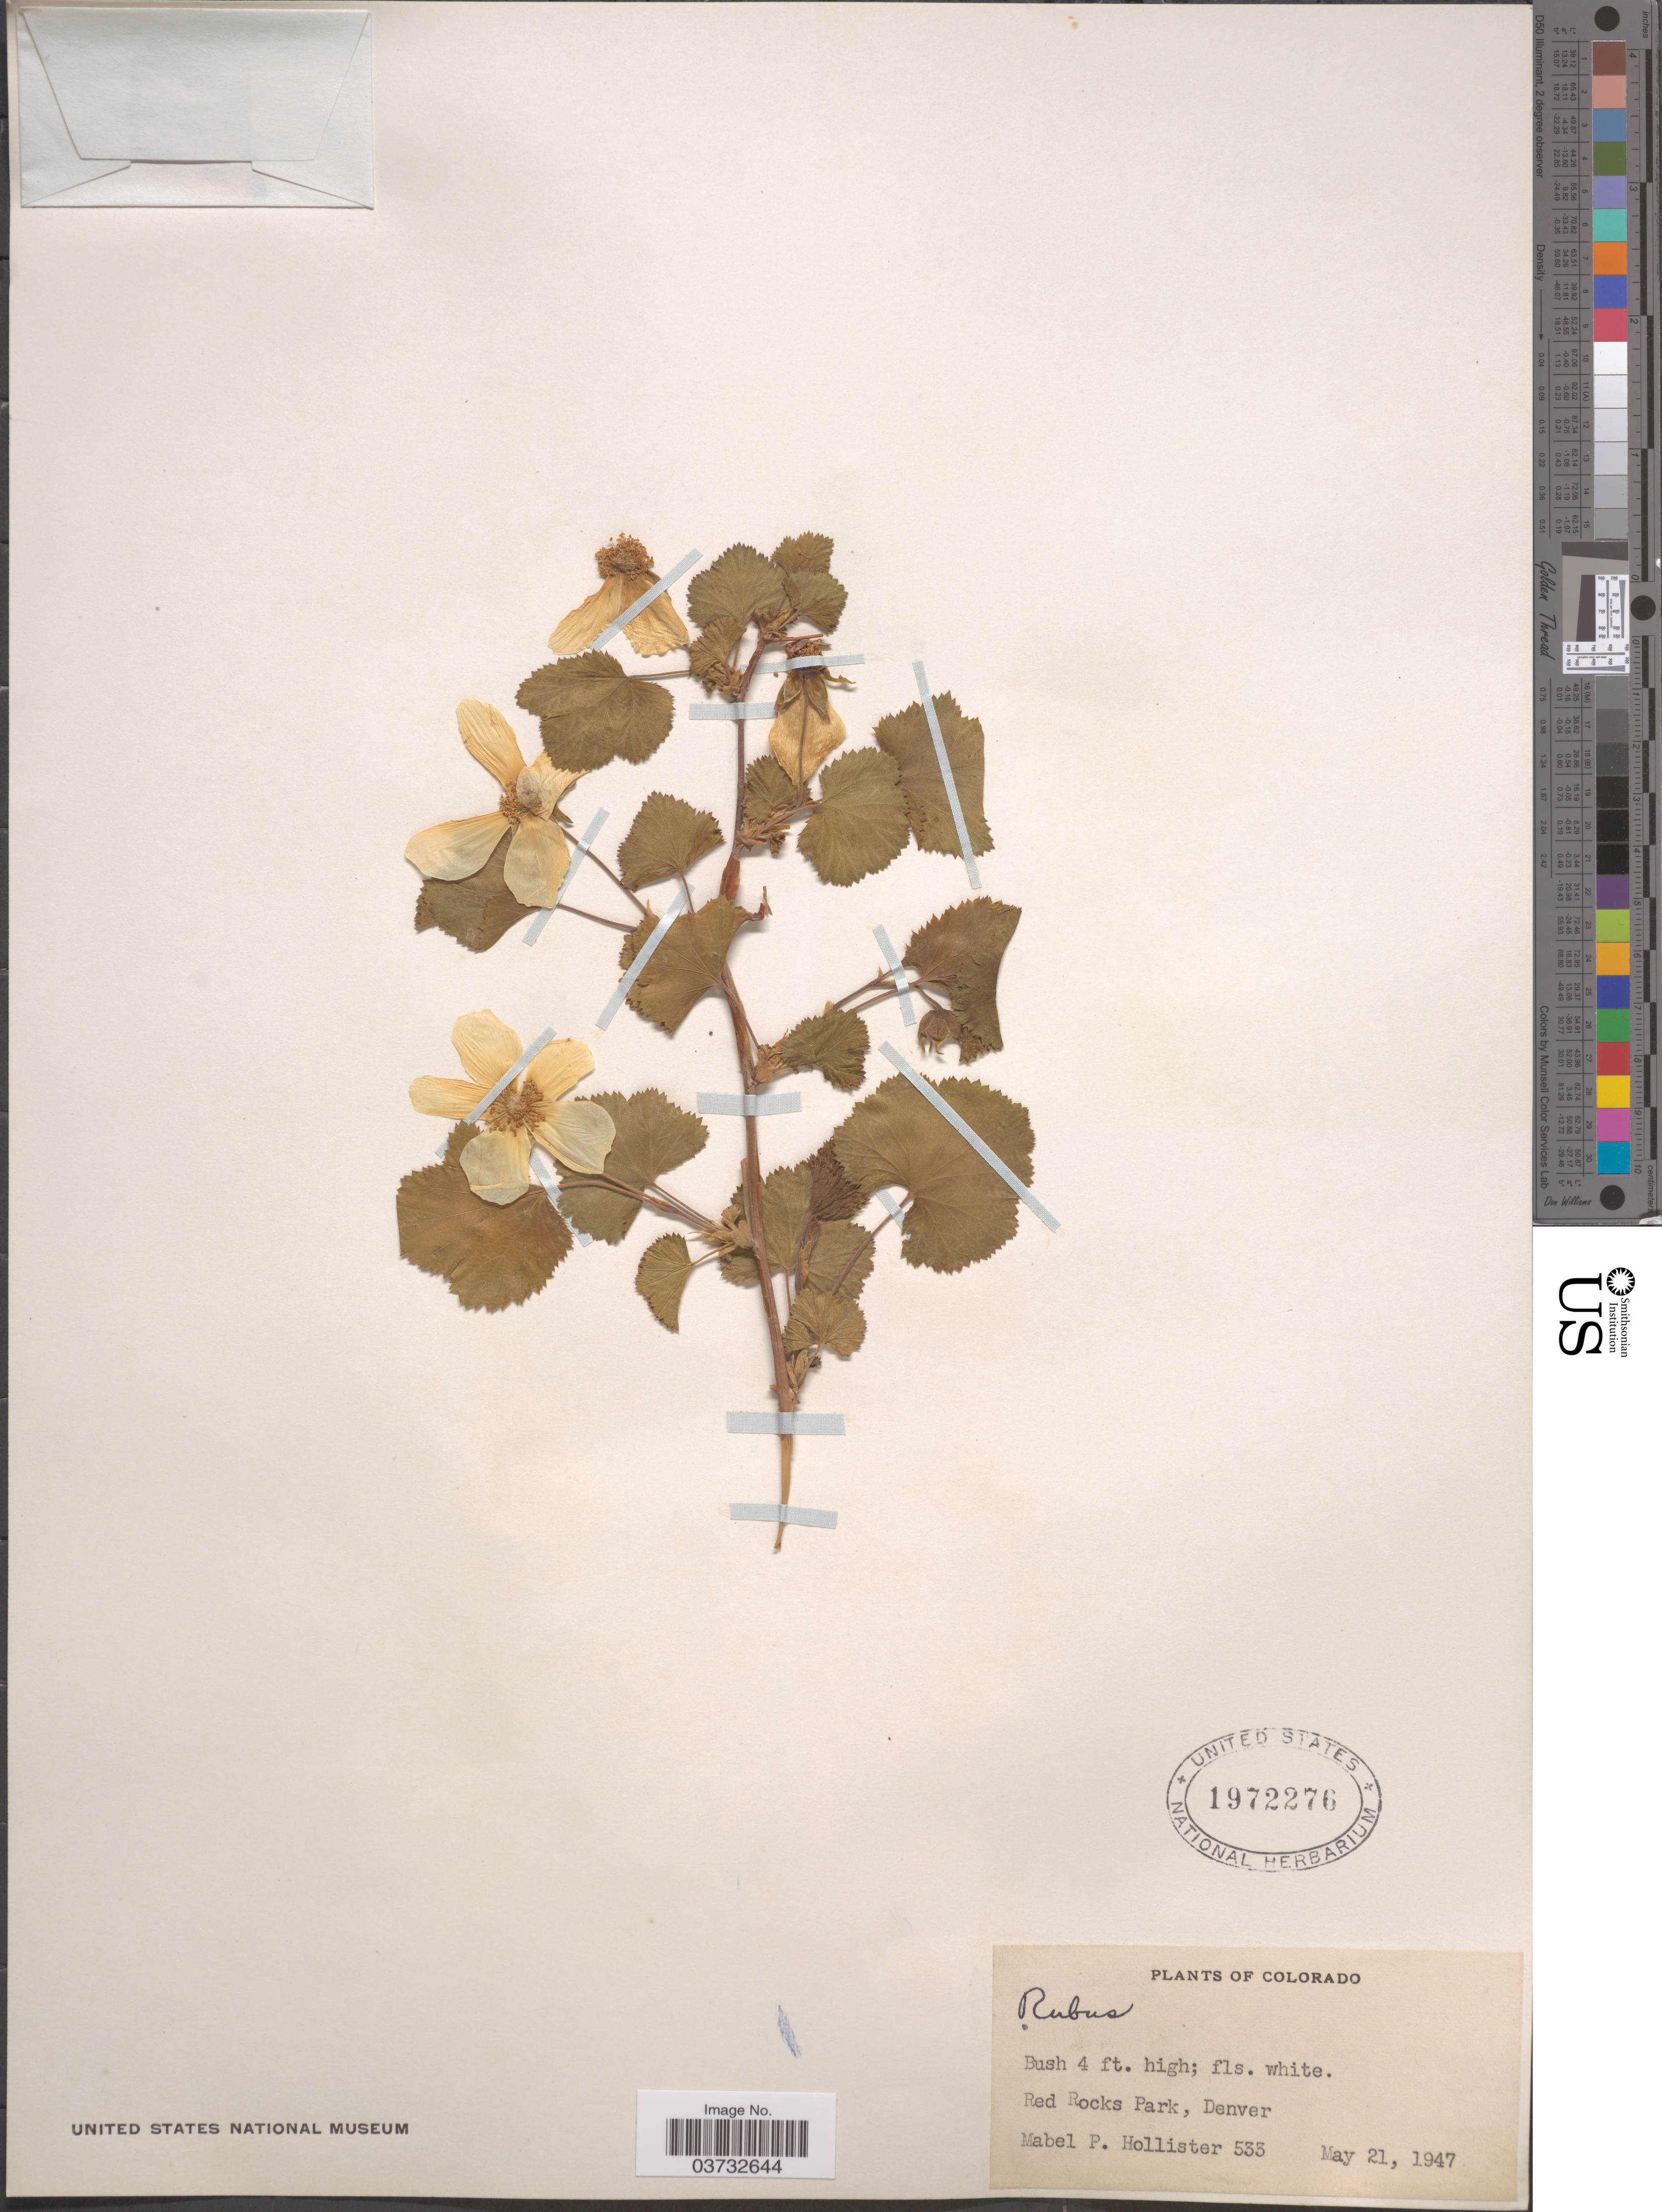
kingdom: Plantae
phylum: Tracheophyta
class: Magnoliopsida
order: Rosales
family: Rosaceae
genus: Rubus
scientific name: Rubus sp.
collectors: M. Hollister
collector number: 533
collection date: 1947-05-21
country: United States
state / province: Colorado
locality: Red Rocks Park, Denver.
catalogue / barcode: US 1972276